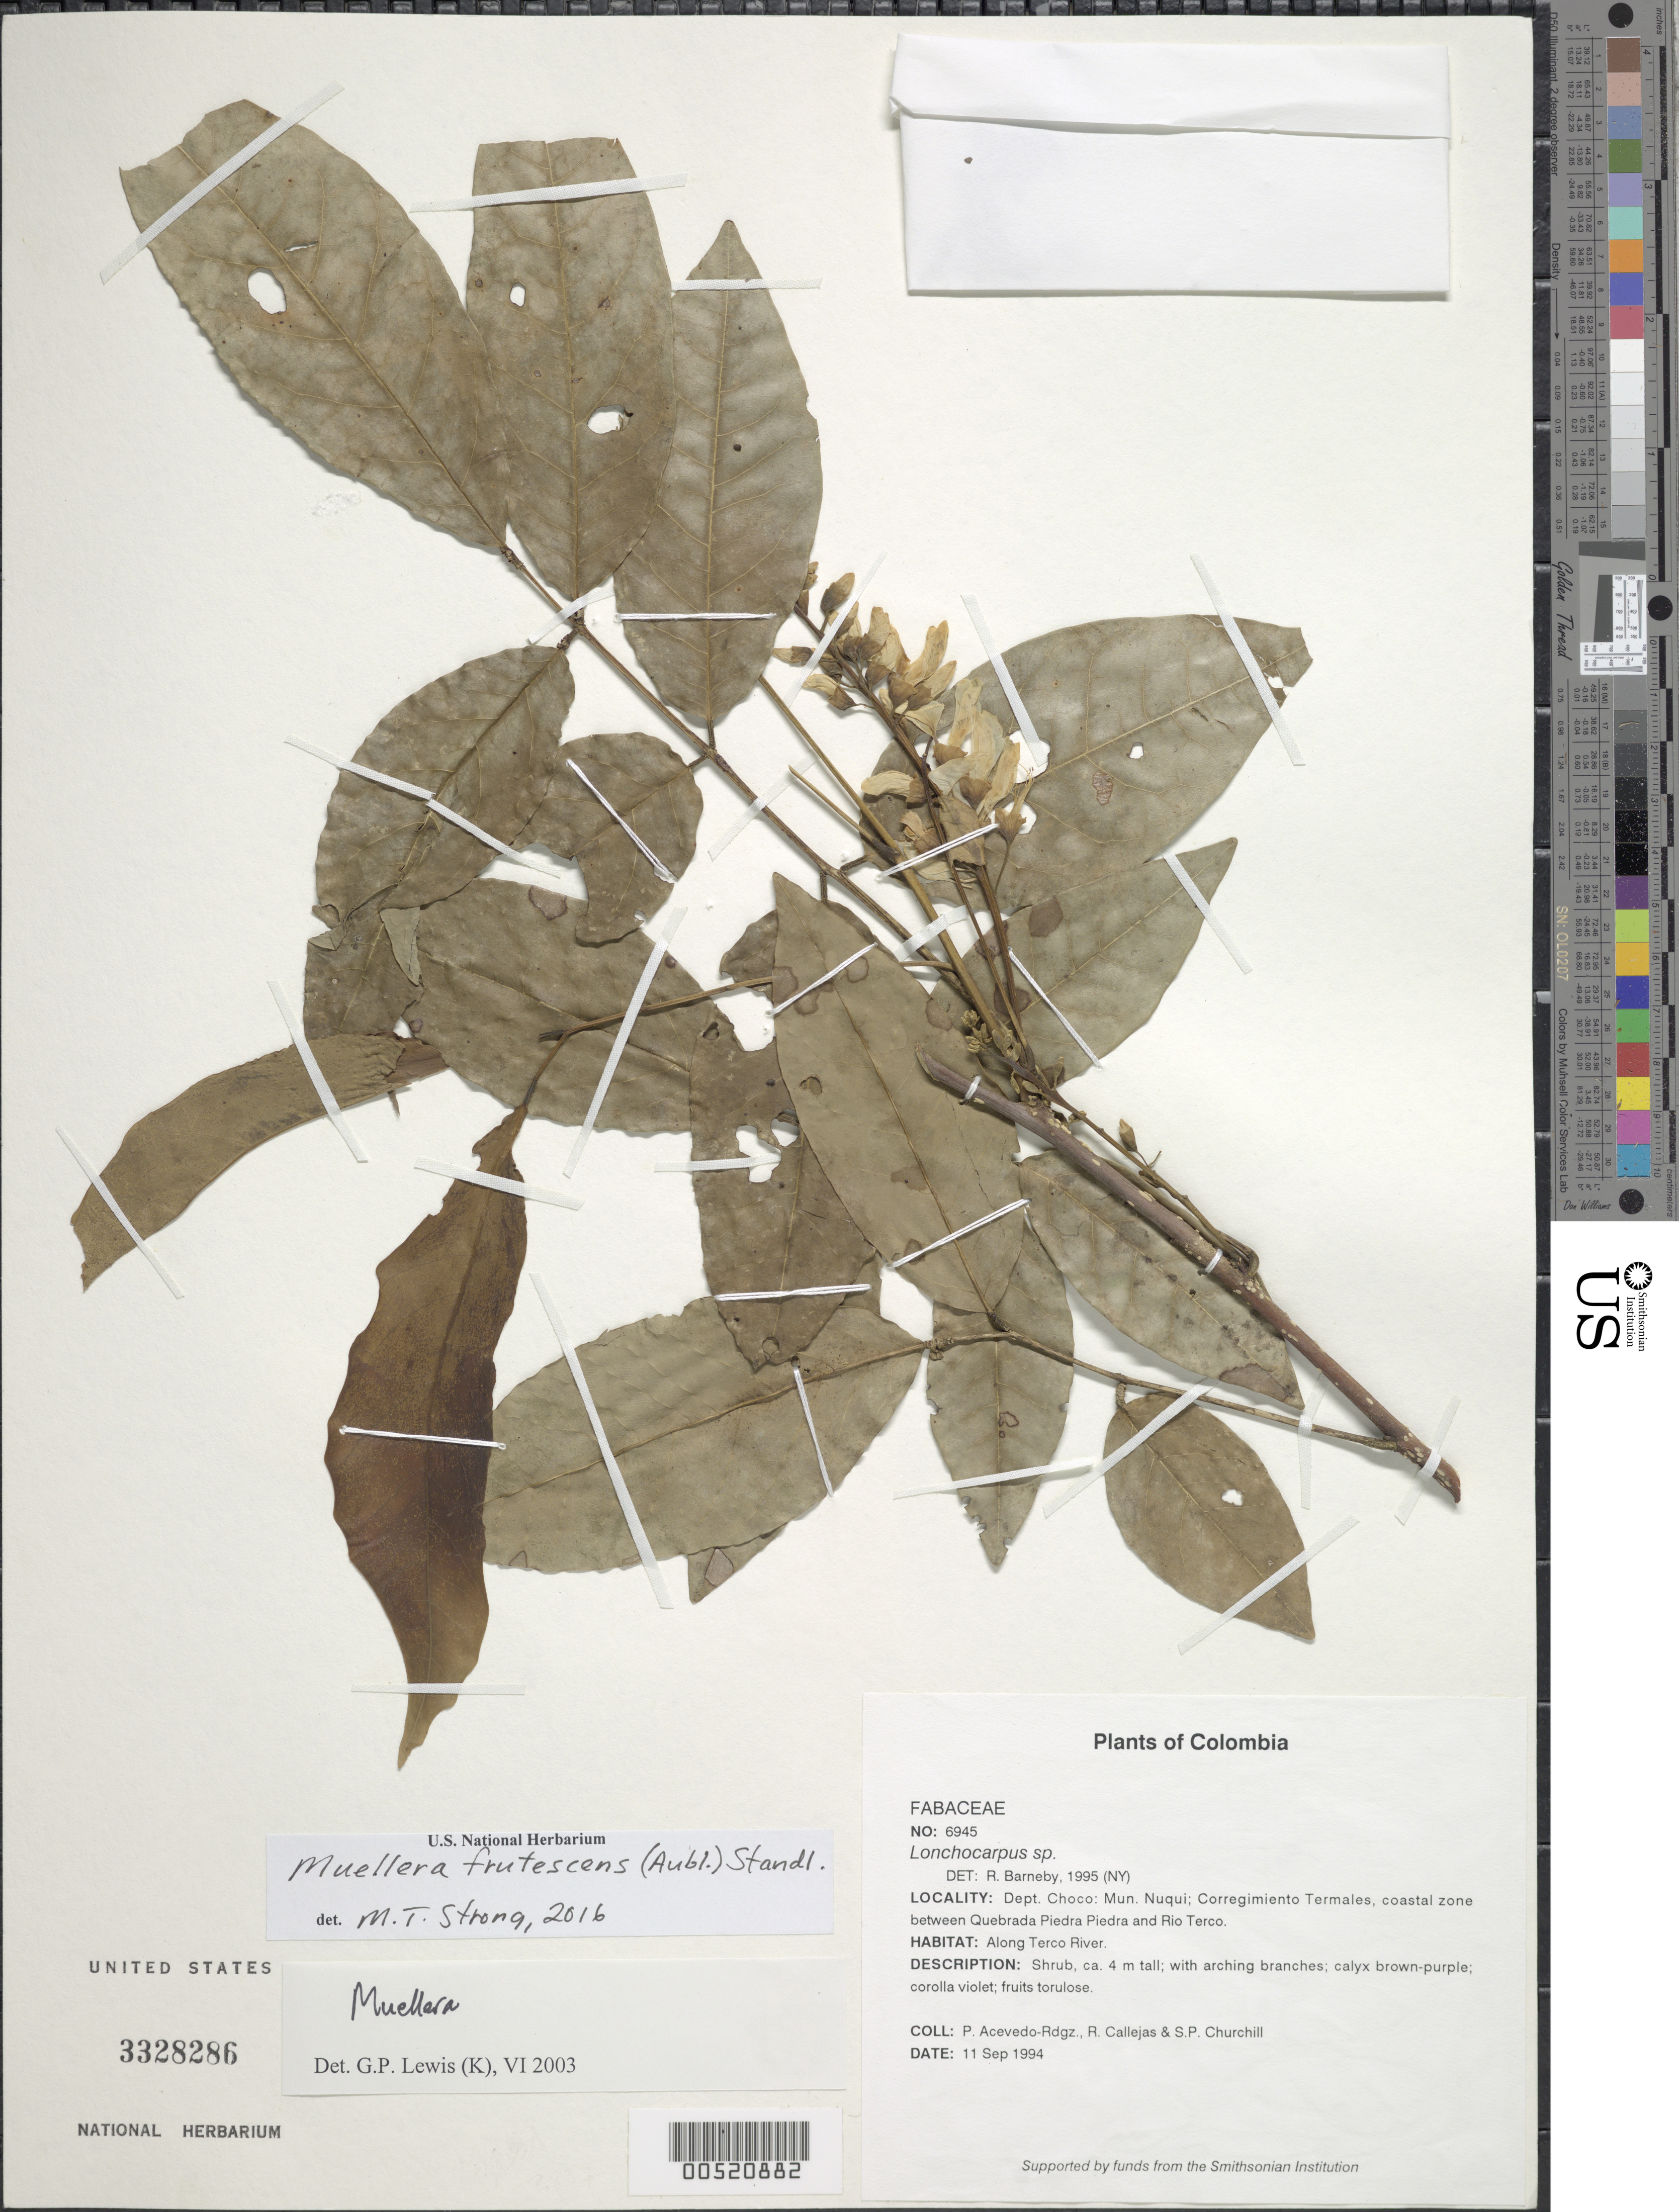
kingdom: Plantae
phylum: Tracheophyta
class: Magnoliopsida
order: Fabales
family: Fabaceae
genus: Muellera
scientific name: Muellera frutescens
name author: (Aubl.) Standl.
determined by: Strong, M. T., (US), Smithsonian Institution - National Museum of Natural History (UNITED STATES)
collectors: P. Acevedo-Rodr., R. Callejas & S. Churchill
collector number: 6945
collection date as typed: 11 Sep 1994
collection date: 1994-09-11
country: Colombia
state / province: Chocó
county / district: Nuqui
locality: Depart. Choco; Mun. Nuqui; Corregimiento Termales, coastal zone between Quebrada Piedra Piedra and Río Terco.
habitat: Along Terco River.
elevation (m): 10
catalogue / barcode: US 3328286